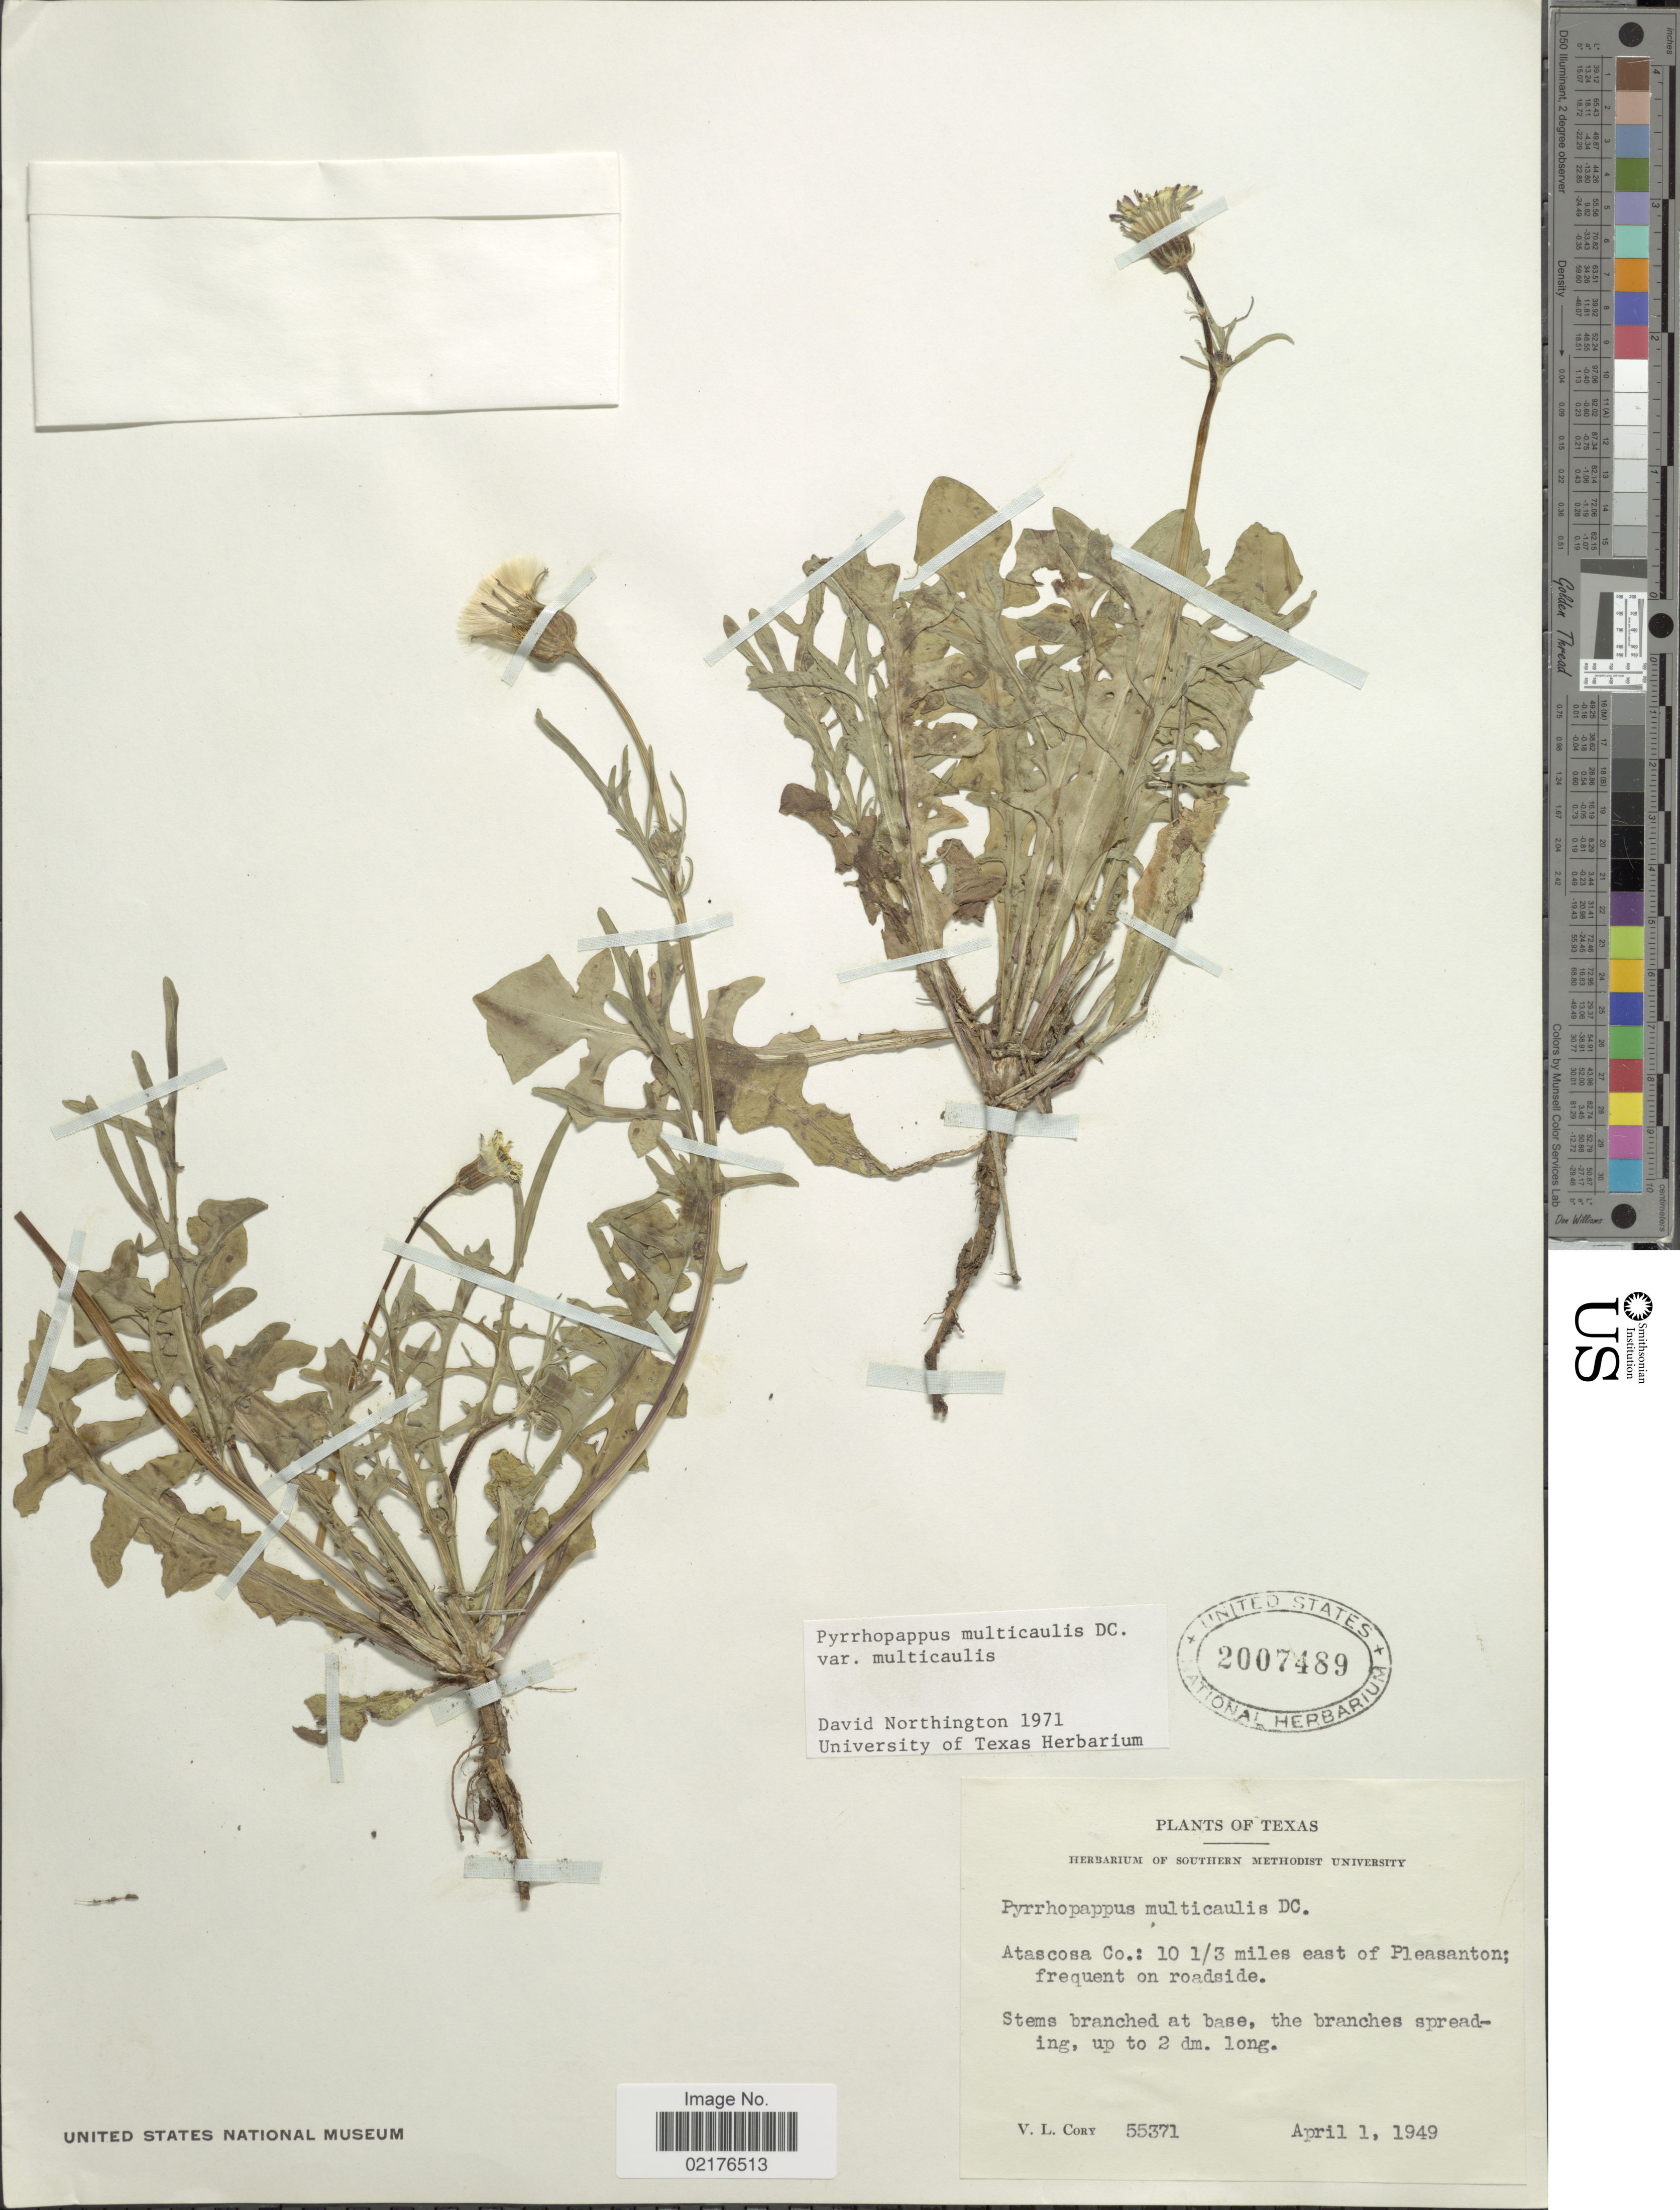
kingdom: Plantae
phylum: Tracheophyta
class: Magnoliopsida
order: Asterales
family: Asteraceae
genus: Pyrrhopappus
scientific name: Pyrrhopappus pauciflorus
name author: (D. Don) DC.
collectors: V. Cory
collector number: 53371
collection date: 1949-04-01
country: United States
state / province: Texas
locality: Atascosa Co.: 10 1/3 miles east of Pleasanton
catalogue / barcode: US 2007489